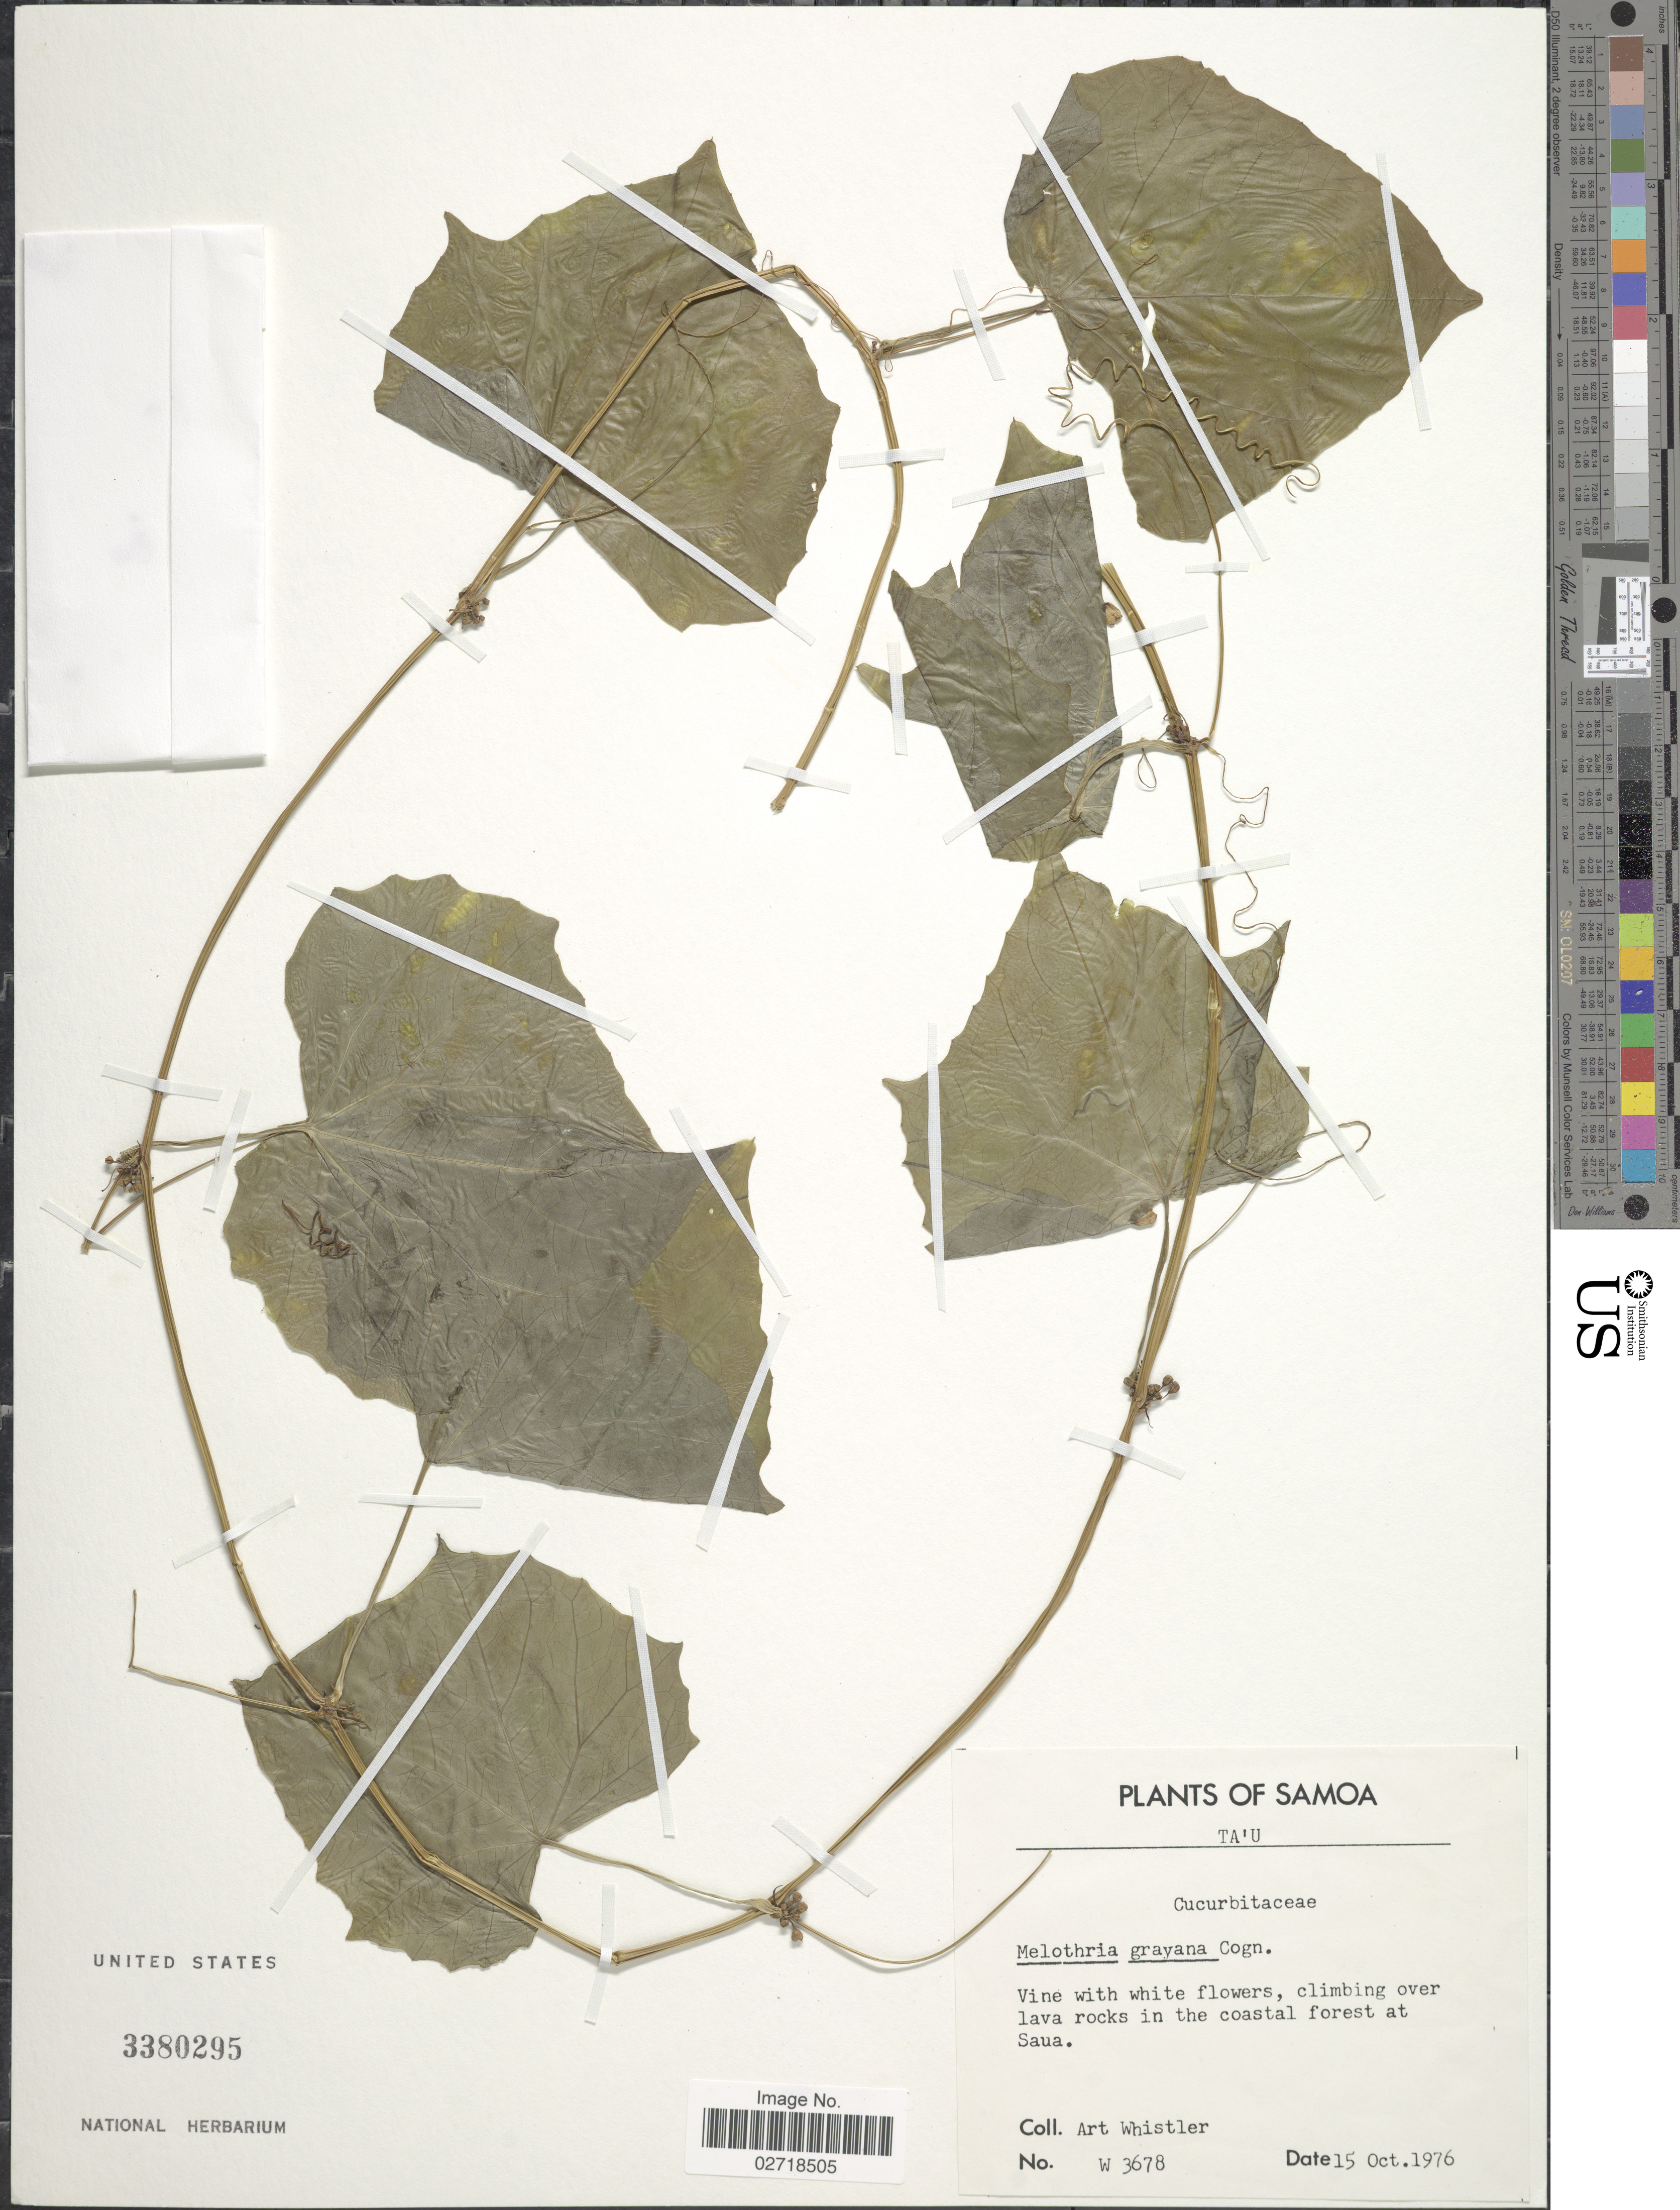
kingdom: Plantae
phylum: Tracheophyta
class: Magnoliopsida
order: Cucurbitales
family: Cucurbitaceae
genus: Zehneria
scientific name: Zehneria grayana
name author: (Cogn.) Fosberg & Sachet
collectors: A. Whistler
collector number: W 3678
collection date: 1976-10-15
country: American Samoa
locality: Samoa, Ta'u, in the coastal forest at Saua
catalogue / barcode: US 3380295